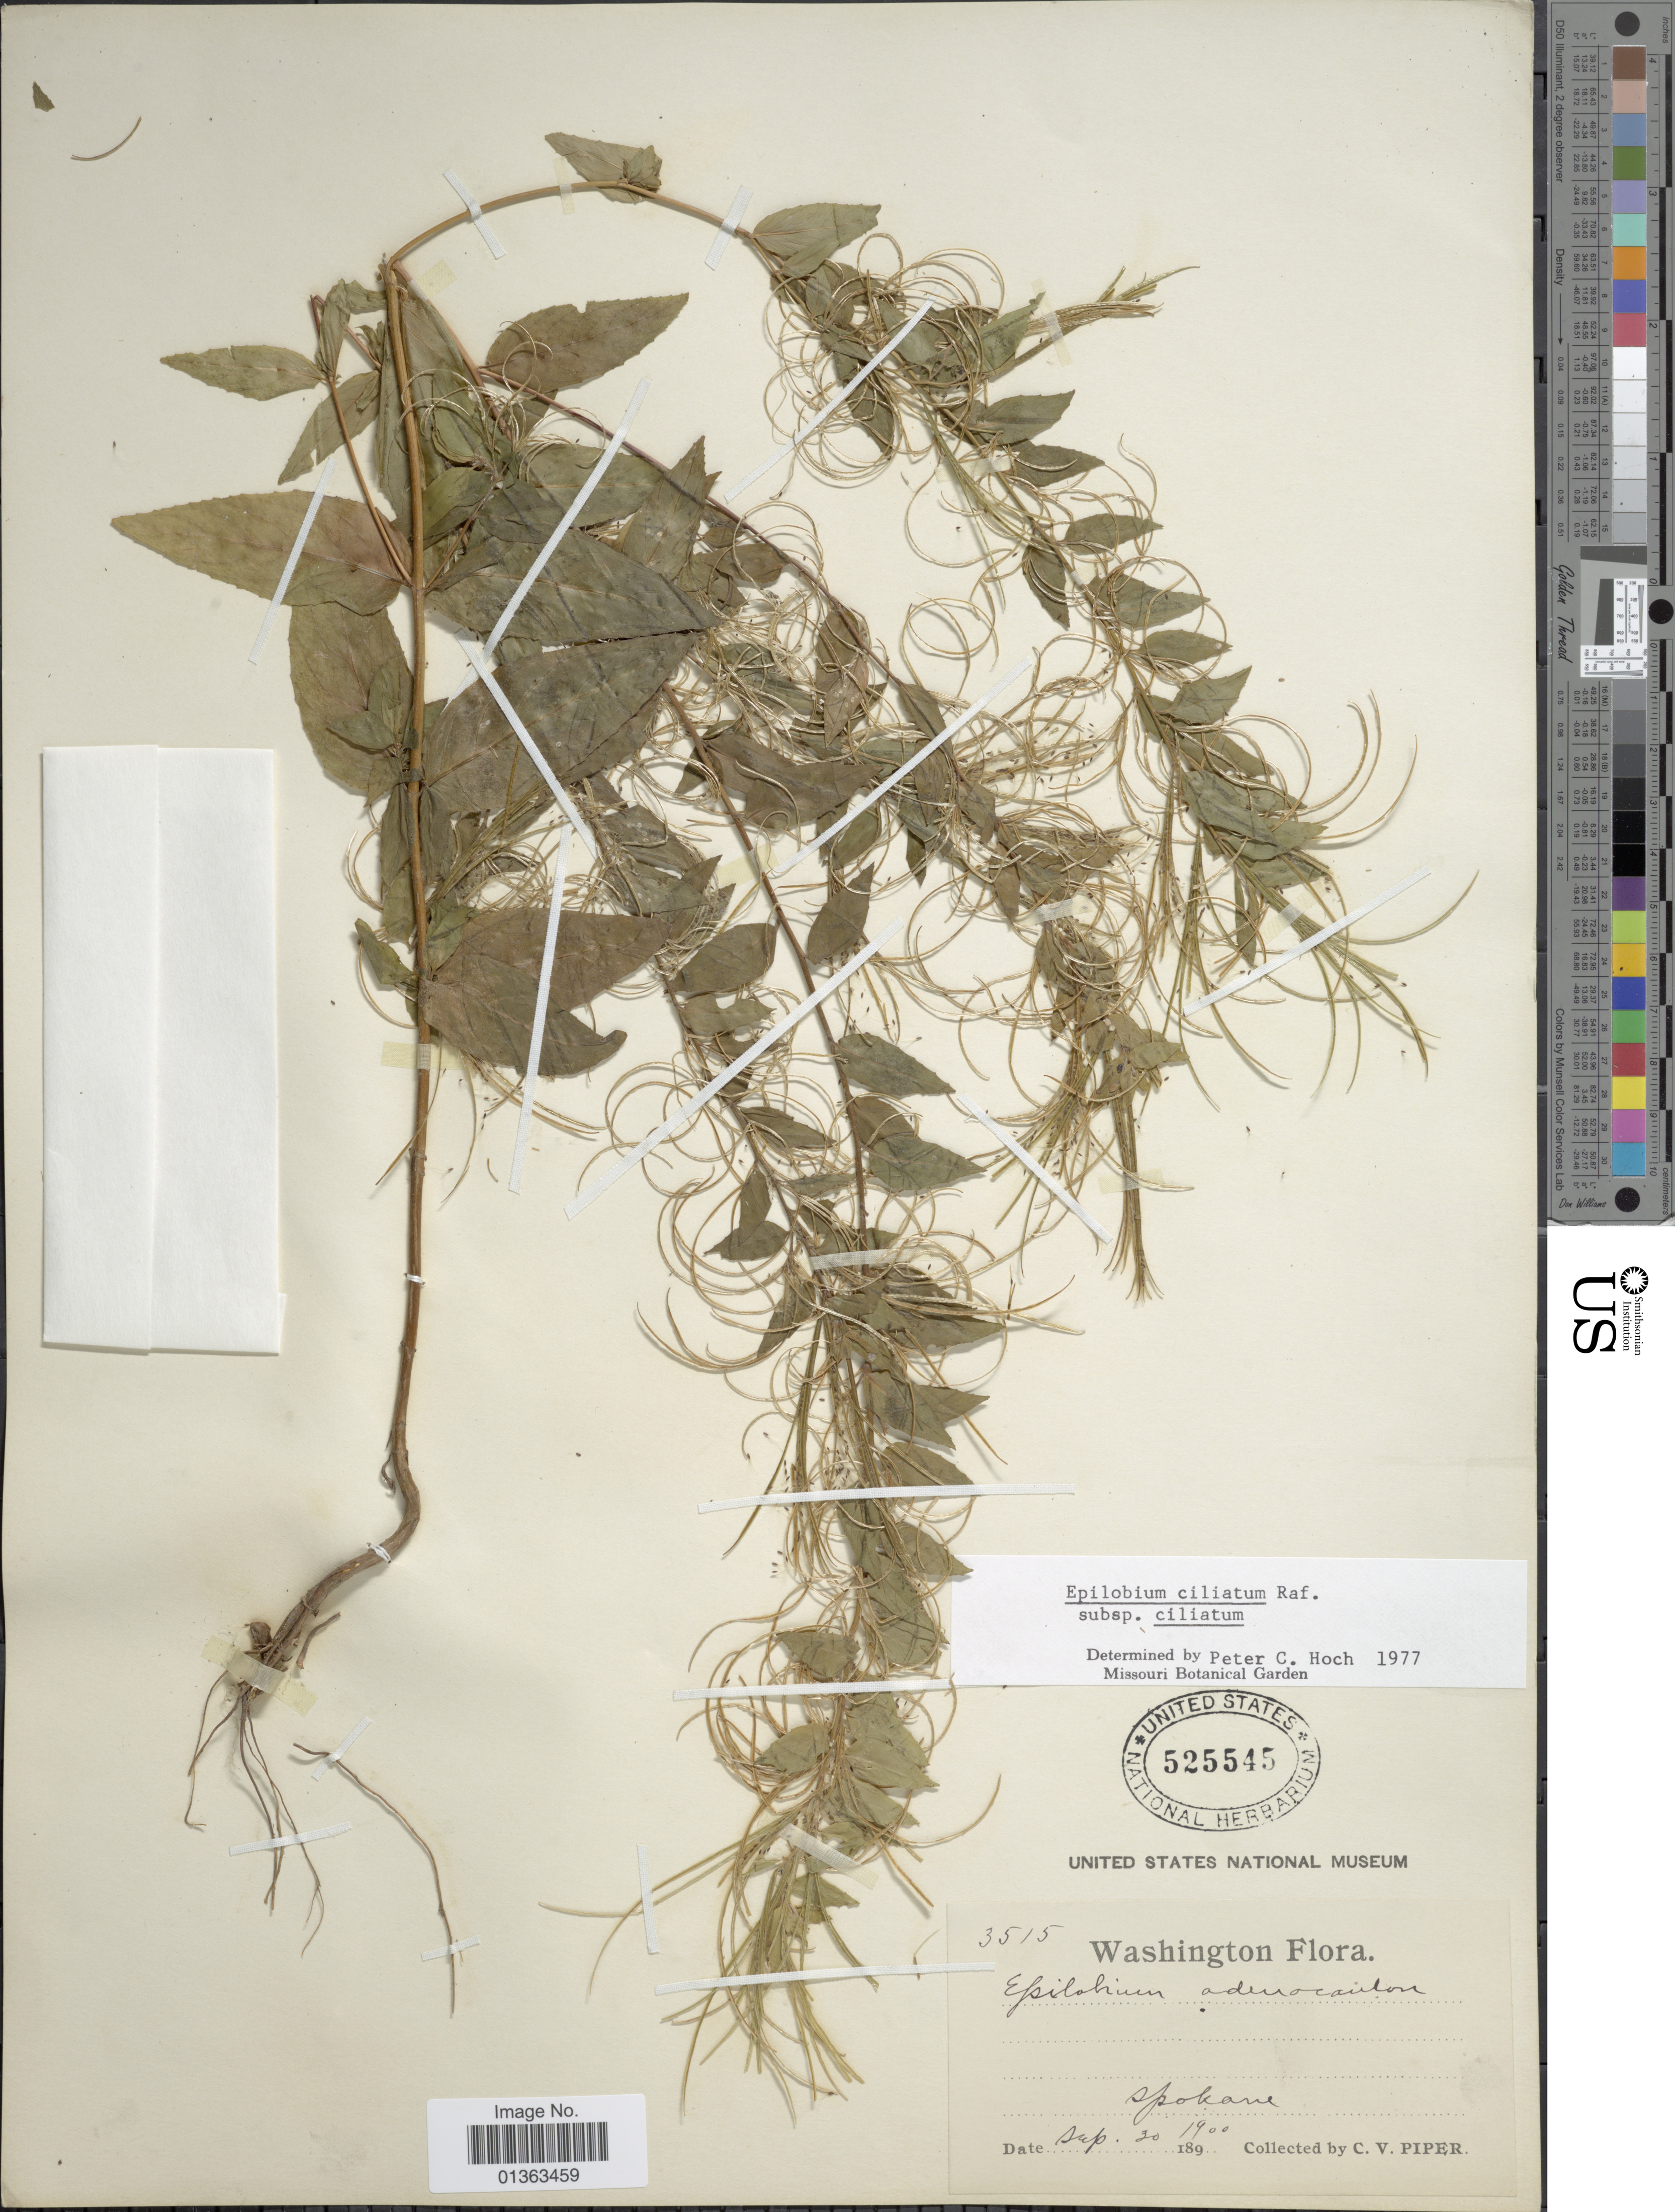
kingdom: Plantae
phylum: Tracheophyta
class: Magnoliopsida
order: Myrtales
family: Onagraceae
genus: Epilobium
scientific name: Epilobium ciliatum subsp. ciliatum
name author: Raf.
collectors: C. V. Piper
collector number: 3515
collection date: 1900-09-30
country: United States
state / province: Washington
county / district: Spokane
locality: Spokane.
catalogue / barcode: US 525545